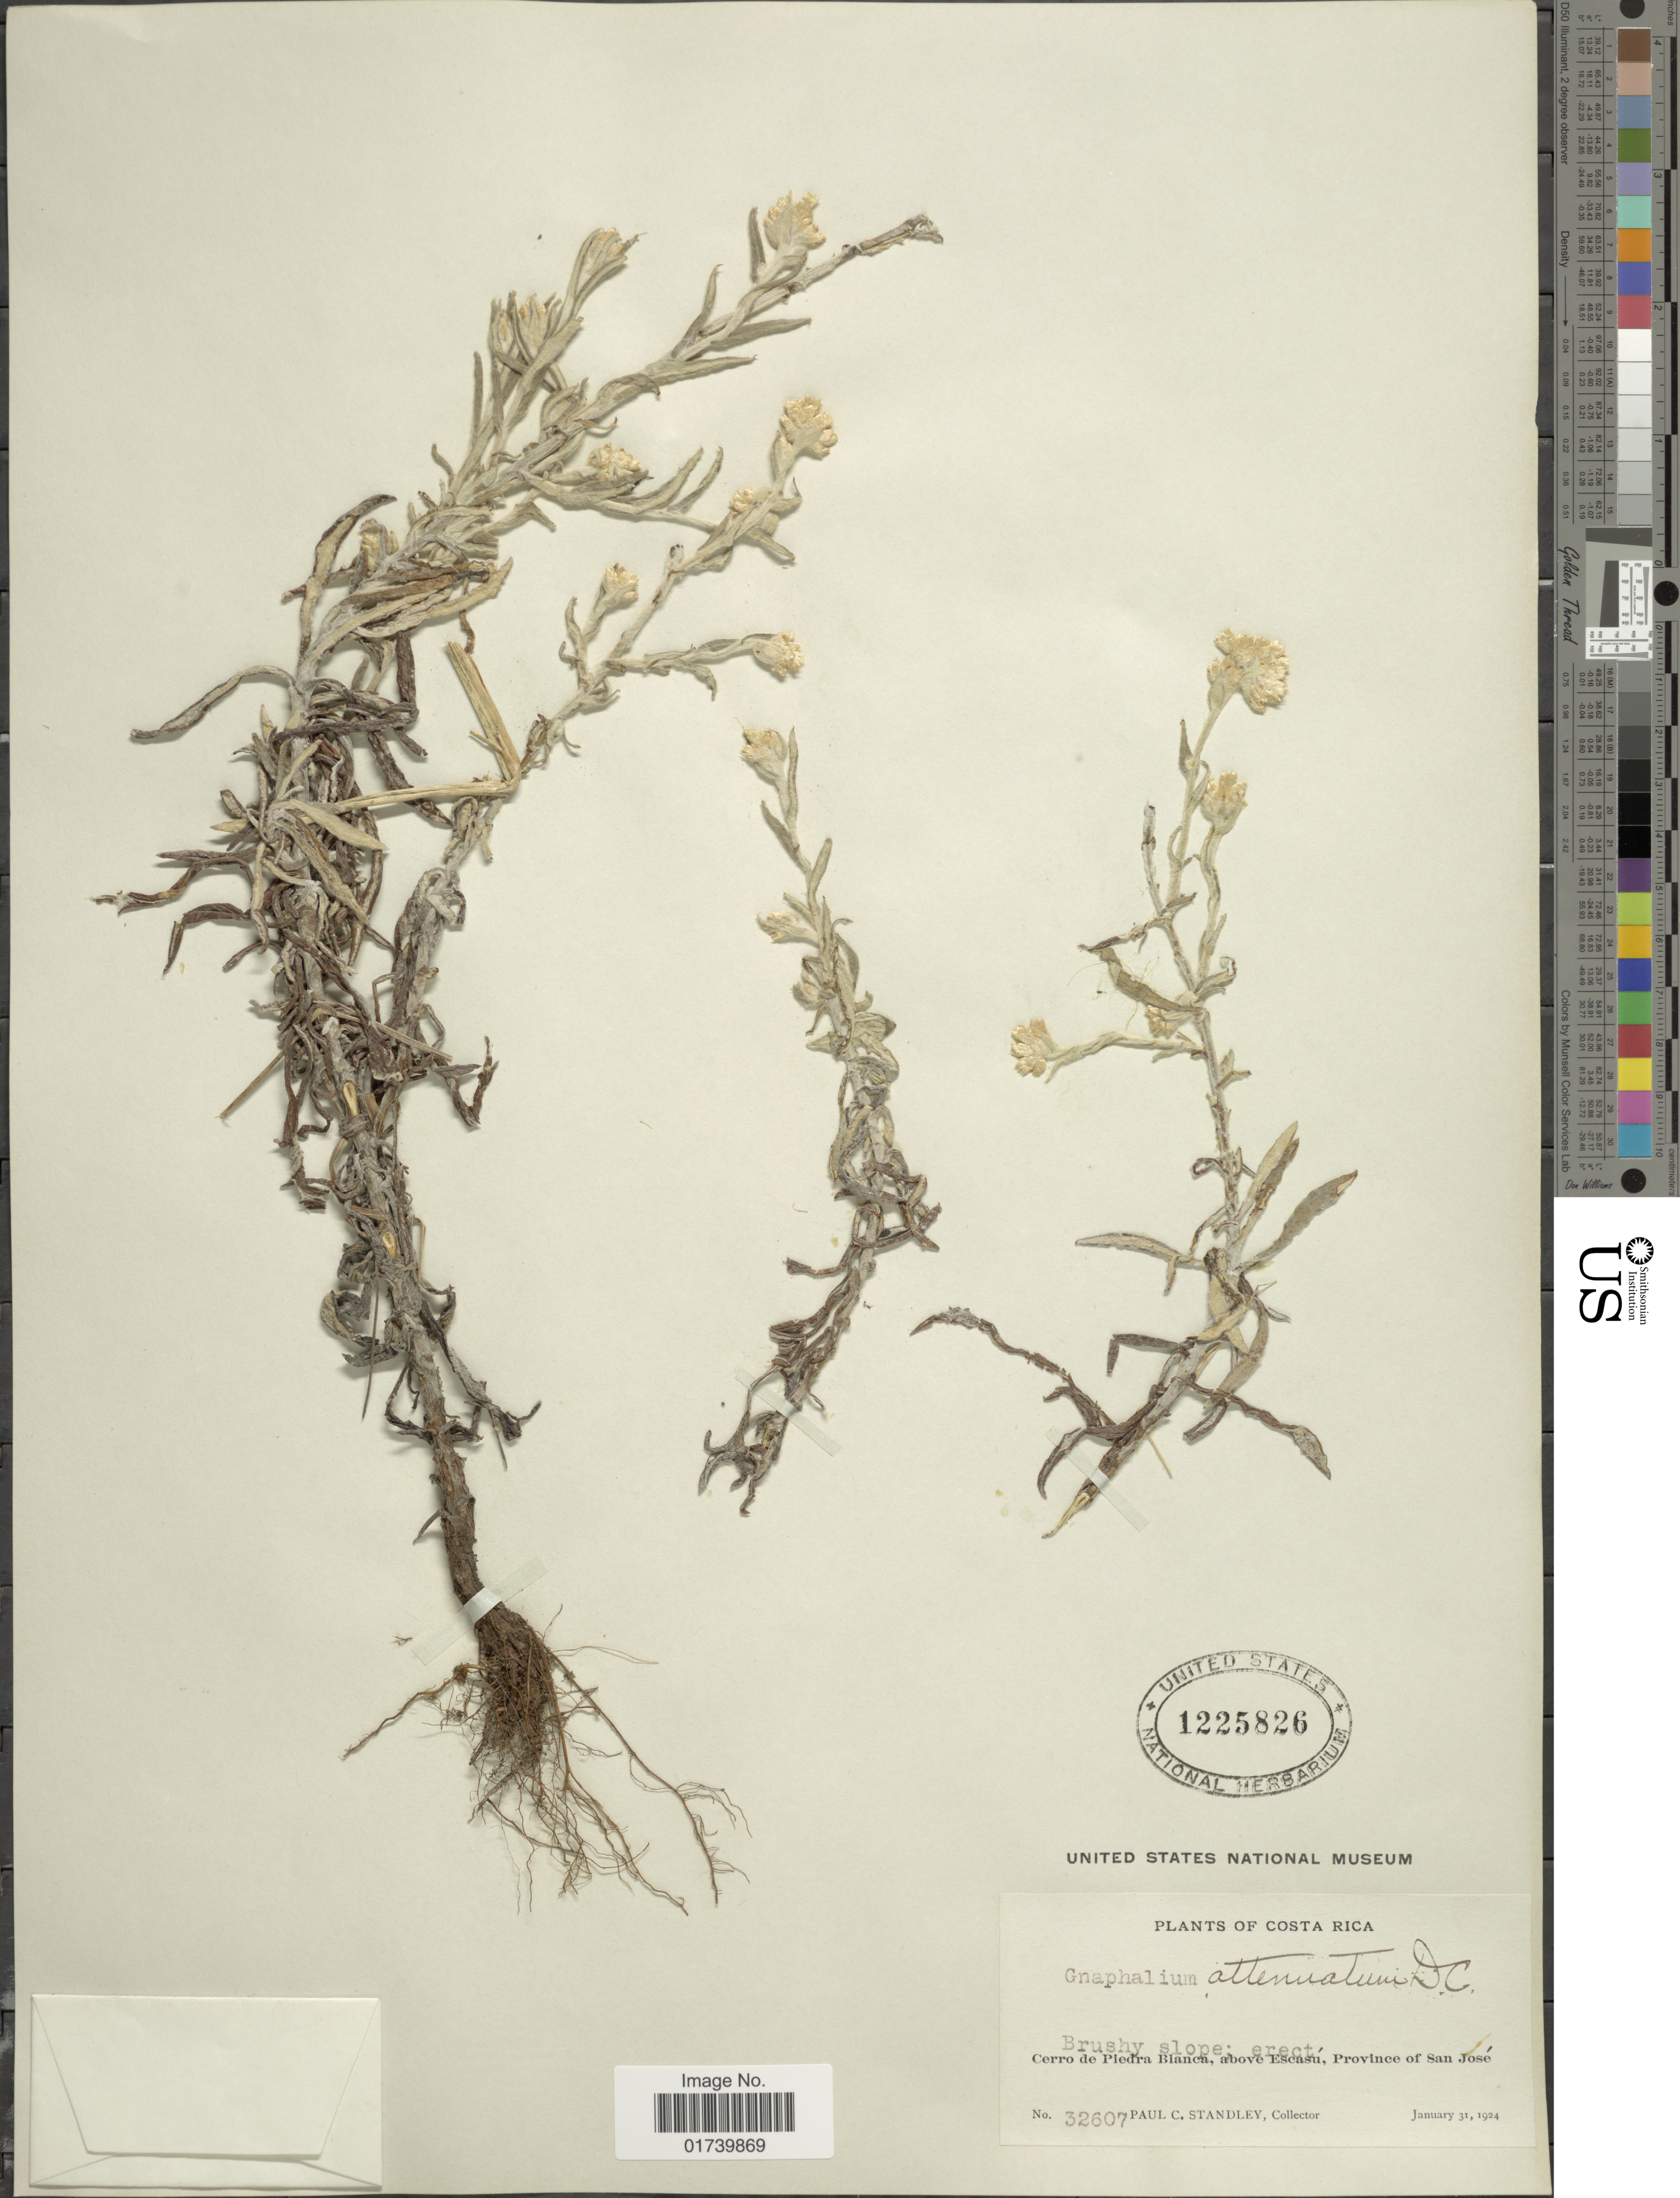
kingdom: Plantae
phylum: Tracheophyta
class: Magnoliopsida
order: Asterales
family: Asteraceae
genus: Pseudognaphalium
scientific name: Pseudognaphalium pruskii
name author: G.L. Nesom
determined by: Nesom, Guy L.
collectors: P. C. Standley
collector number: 32607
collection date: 1924-01-31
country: Costa Rica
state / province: San José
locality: Cerro de Piedra Blanca, above Escasu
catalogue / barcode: US 1225826